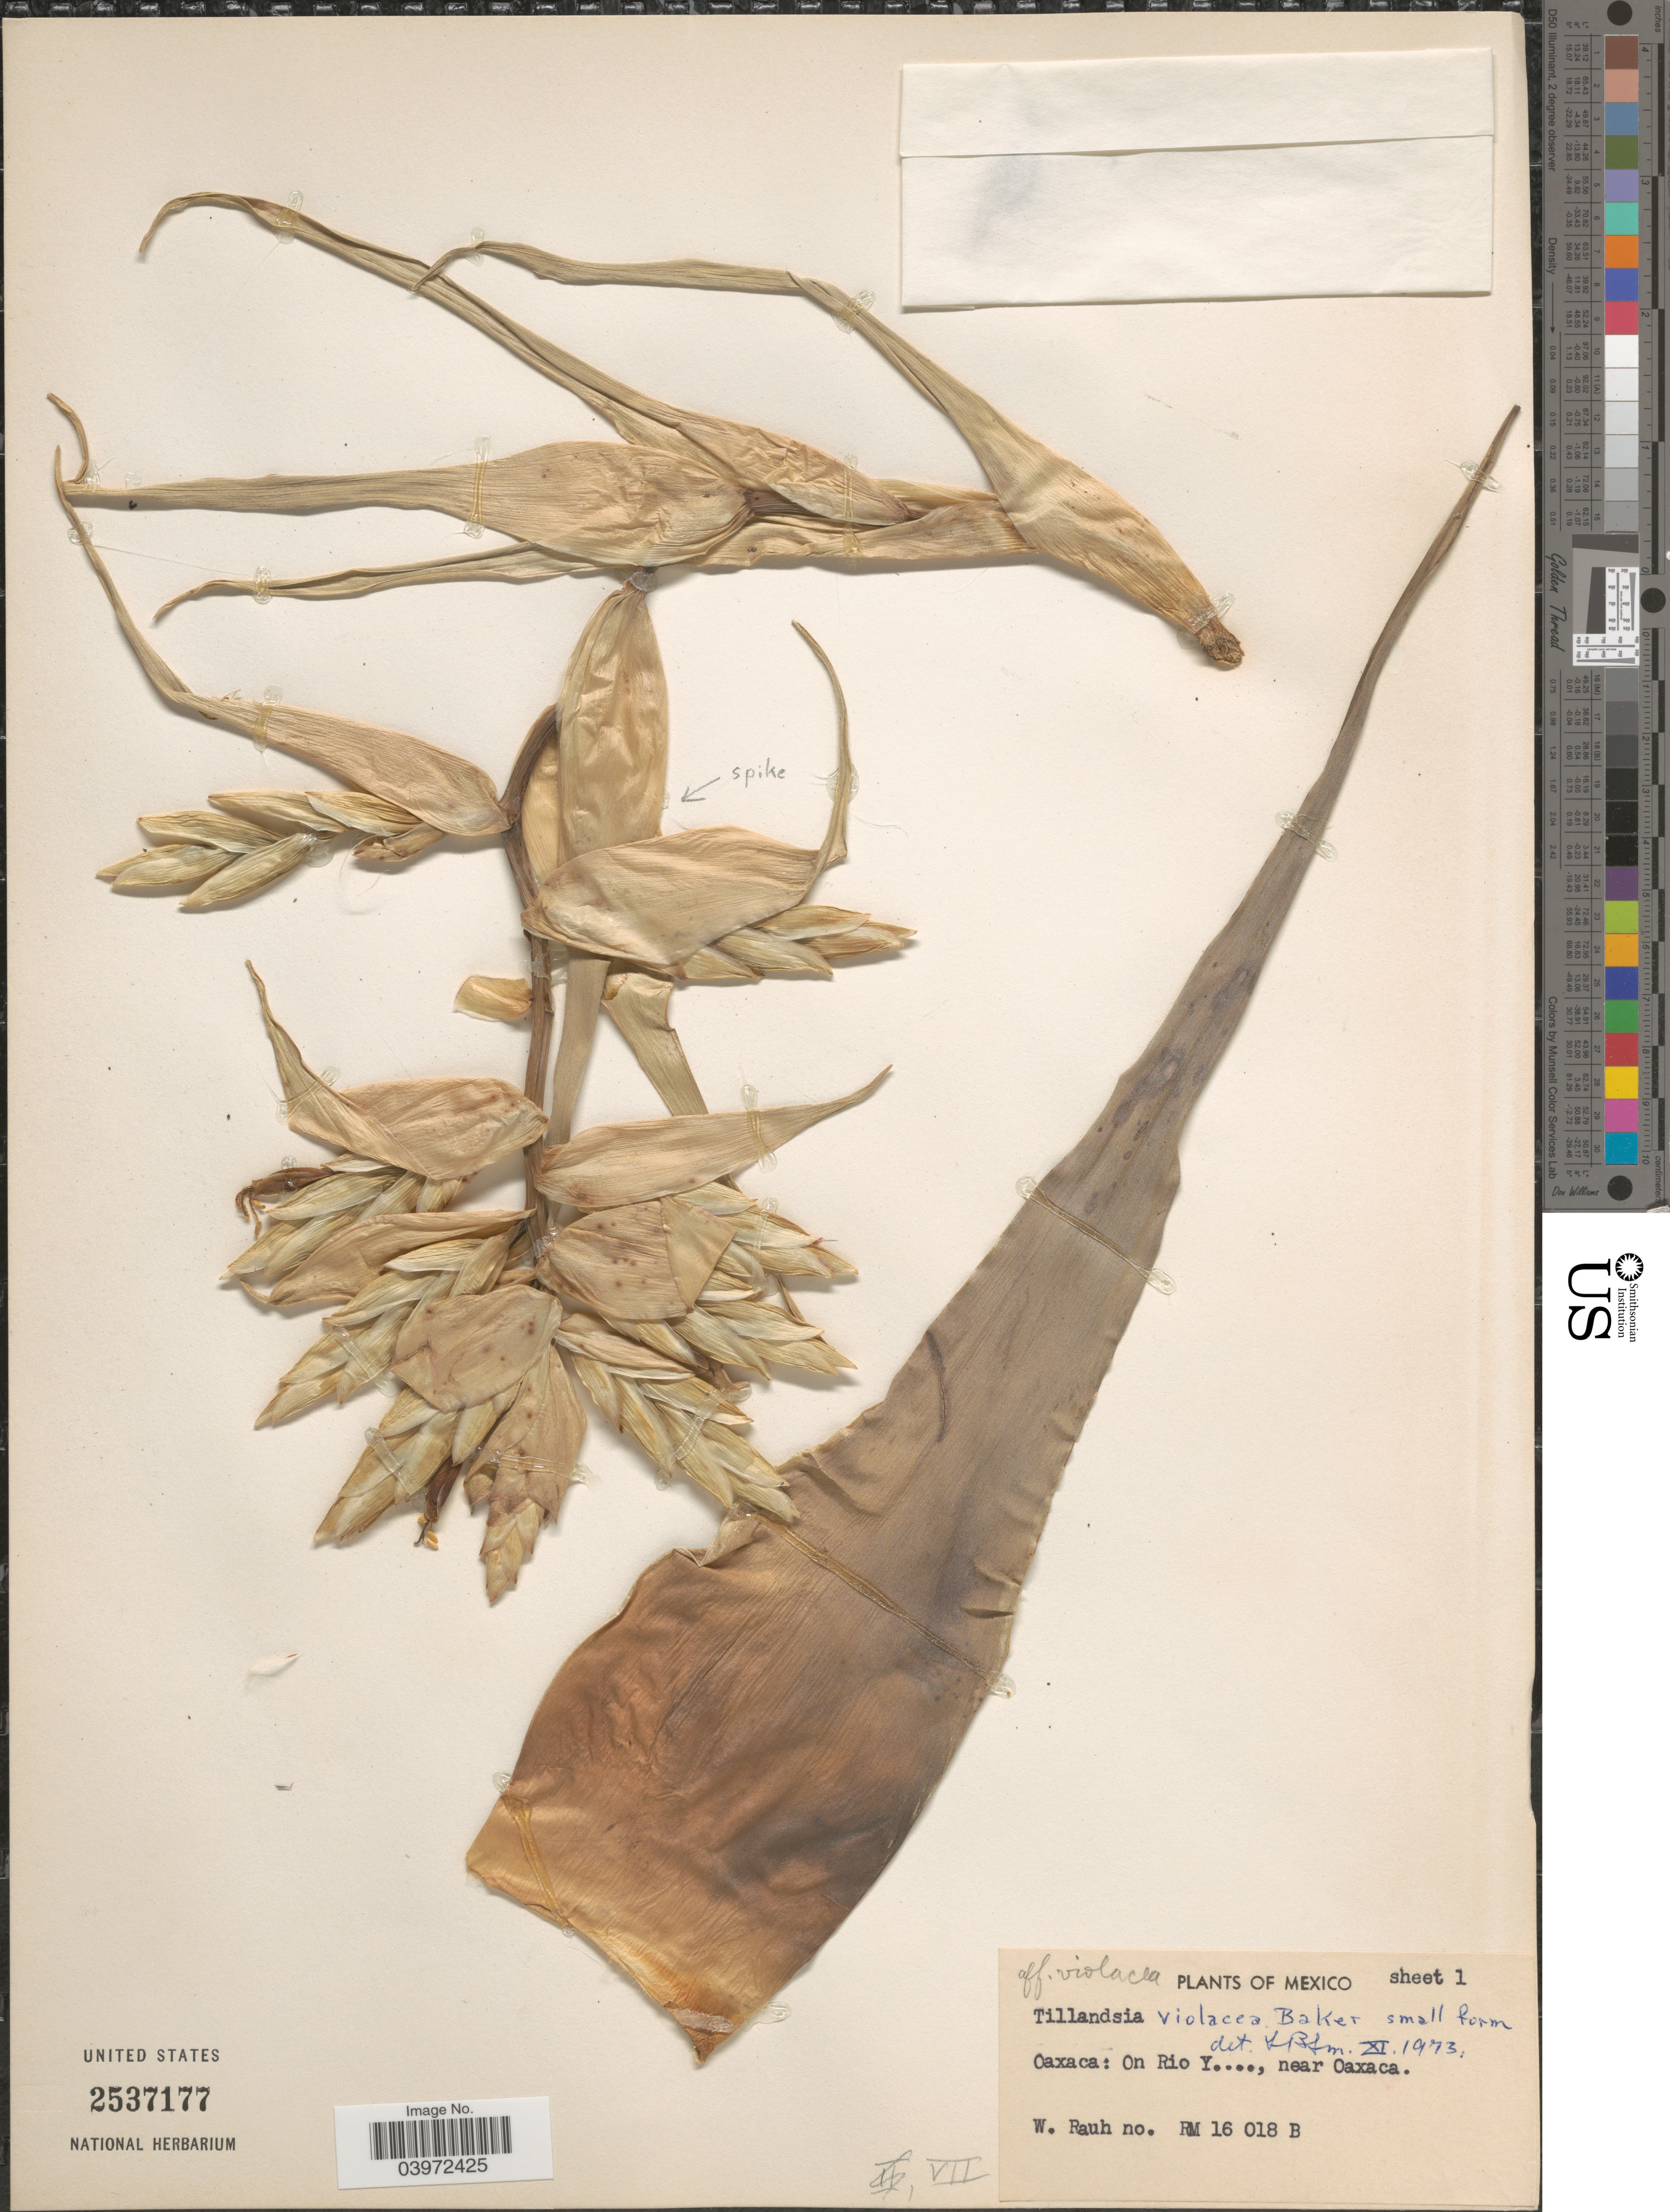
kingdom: Plantae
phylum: Tracheophyta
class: Liliopsida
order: Poales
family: Bromeliaceae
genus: Tillandsia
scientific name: Tillandsia violacea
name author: Klotzsch ex Beer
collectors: W. Rauh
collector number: RM16018B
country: Mexico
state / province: Oaxaca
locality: On Rio Y, near Oaxaca.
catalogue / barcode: US 2537177